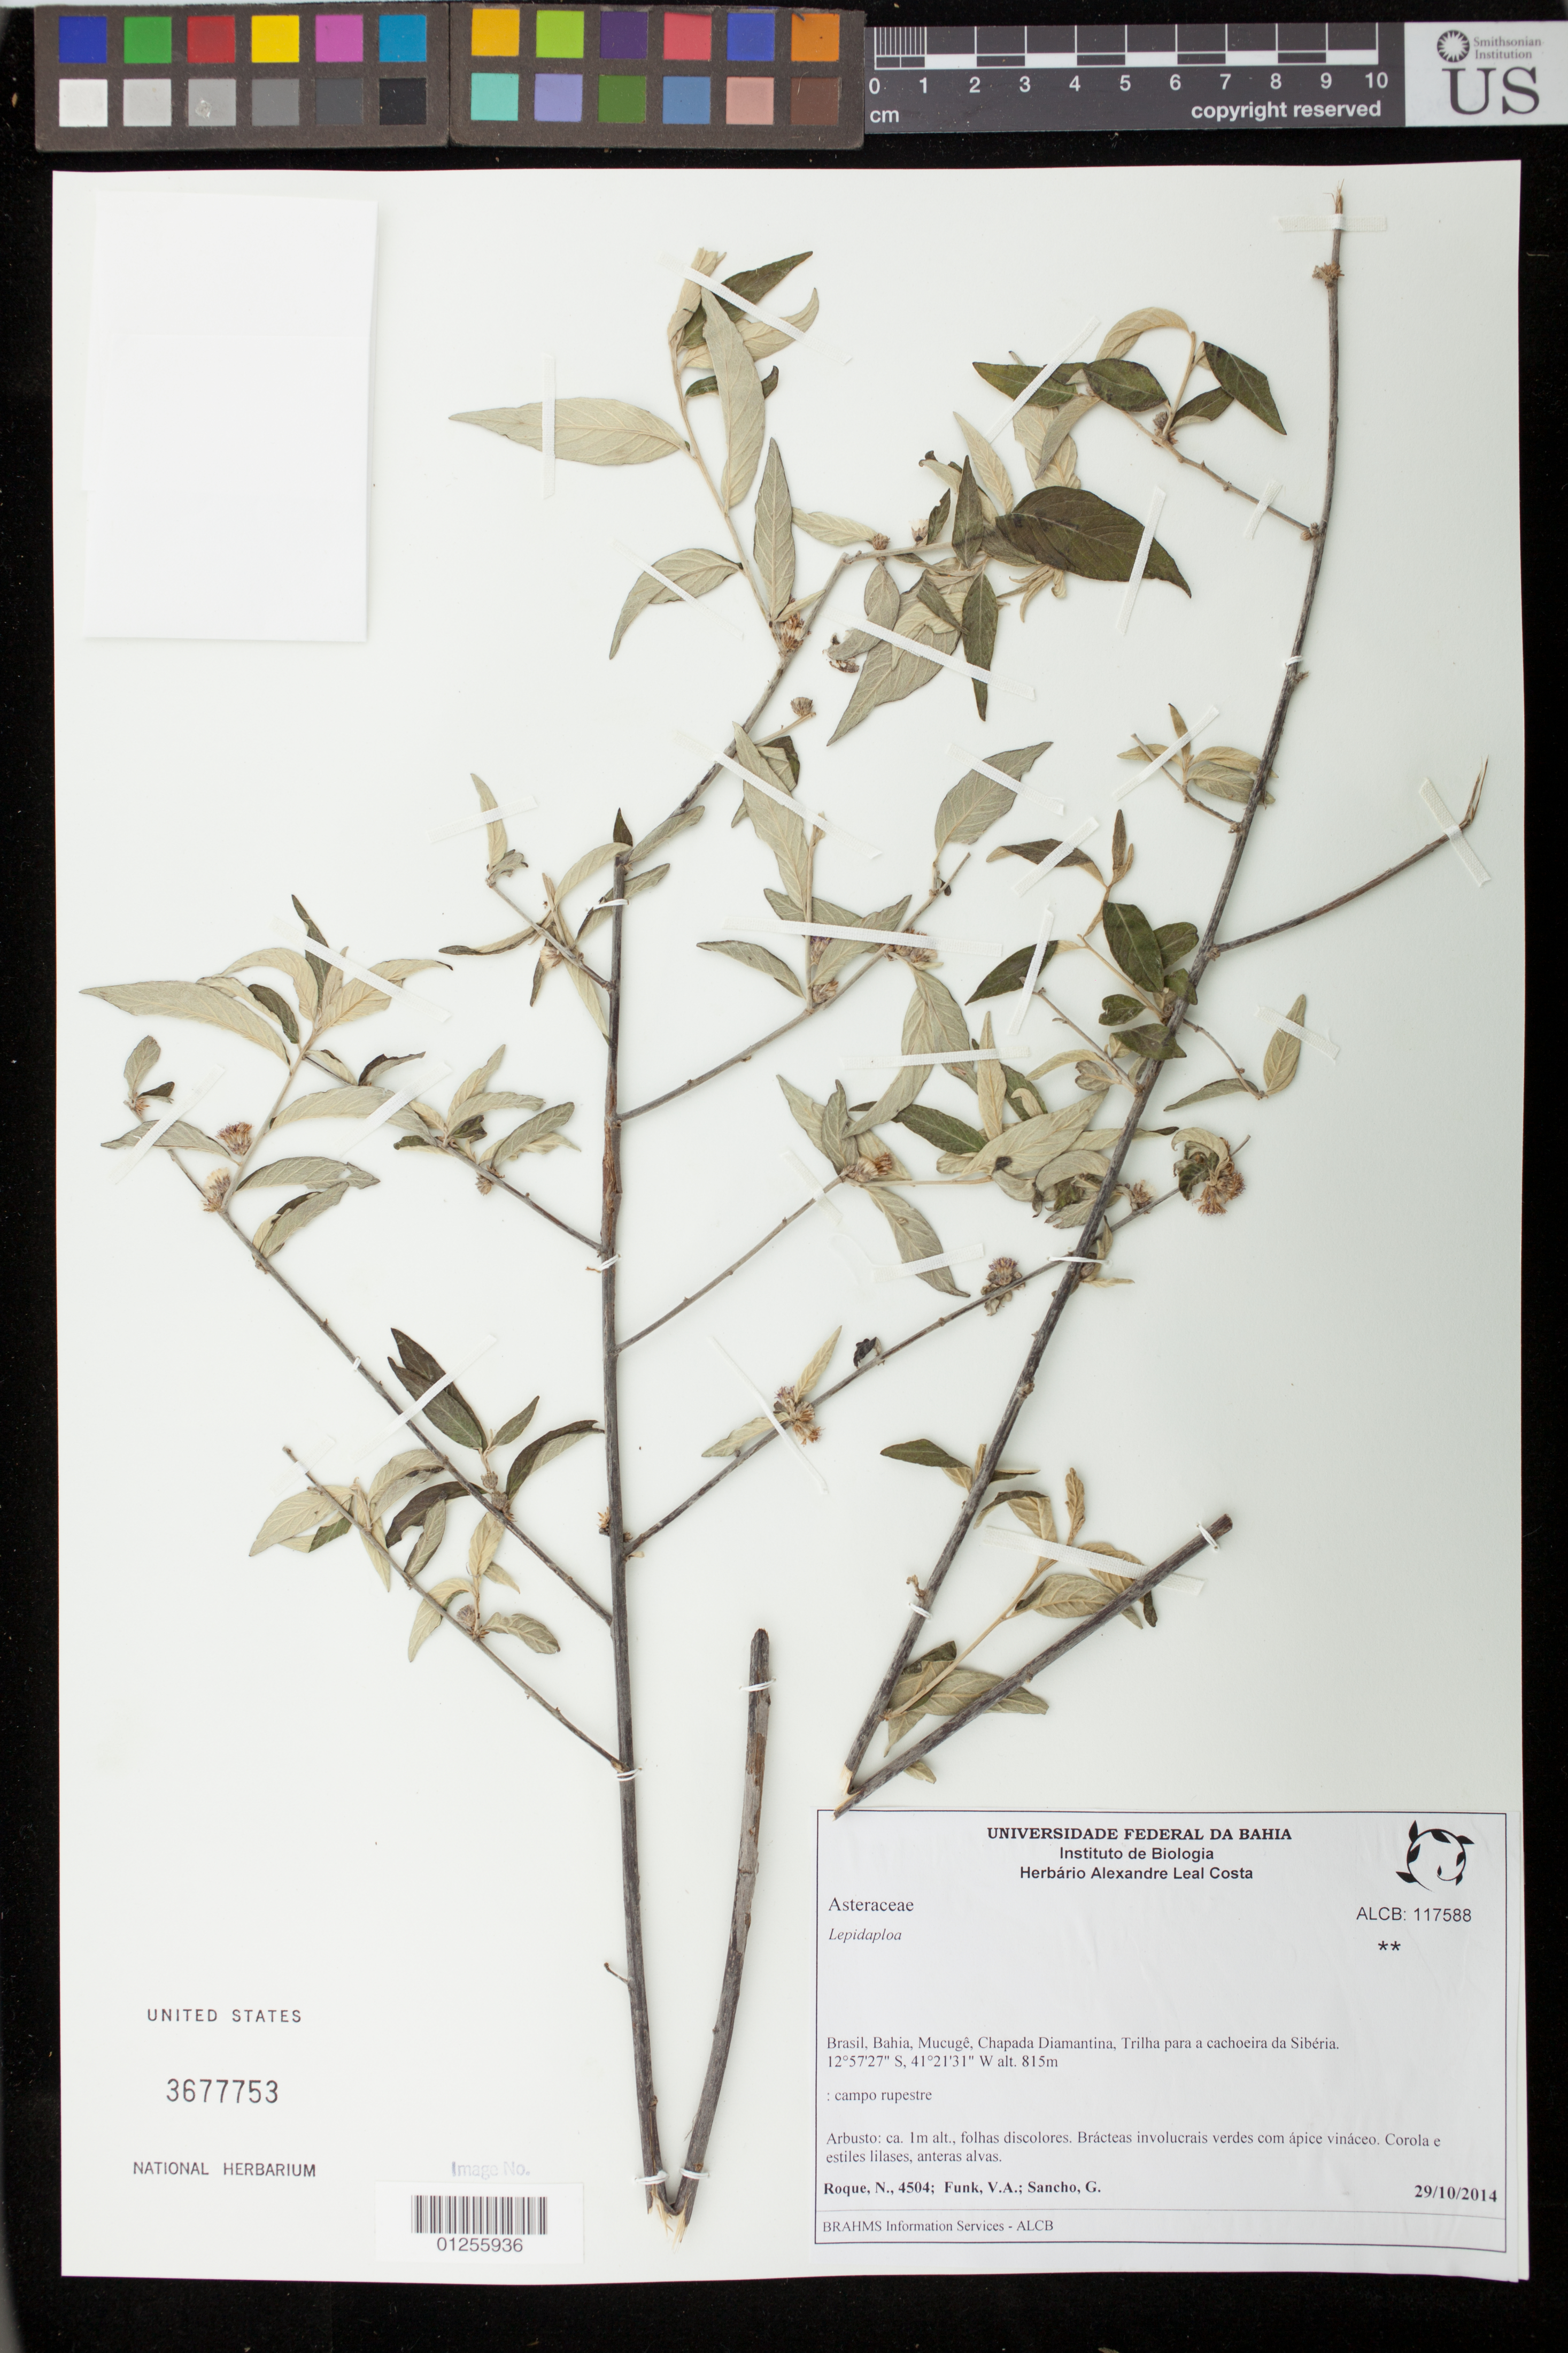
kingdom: Plantae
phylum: Tracheophyta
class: Magnoliopsida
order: Asterales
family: Asteraceae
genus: Lepidaploa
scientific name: Lepidaploa sp.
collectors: V. Funk & G. Sancho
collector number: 4504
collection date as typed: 29 October 2014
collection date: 2014-10-29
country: Brazil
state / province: Bahia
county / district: Mucugê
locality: Chapada Diamantina, Trilha para a cochoeira da Siberia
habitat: Campo rupestre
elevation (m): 815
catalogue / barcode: US 3677753